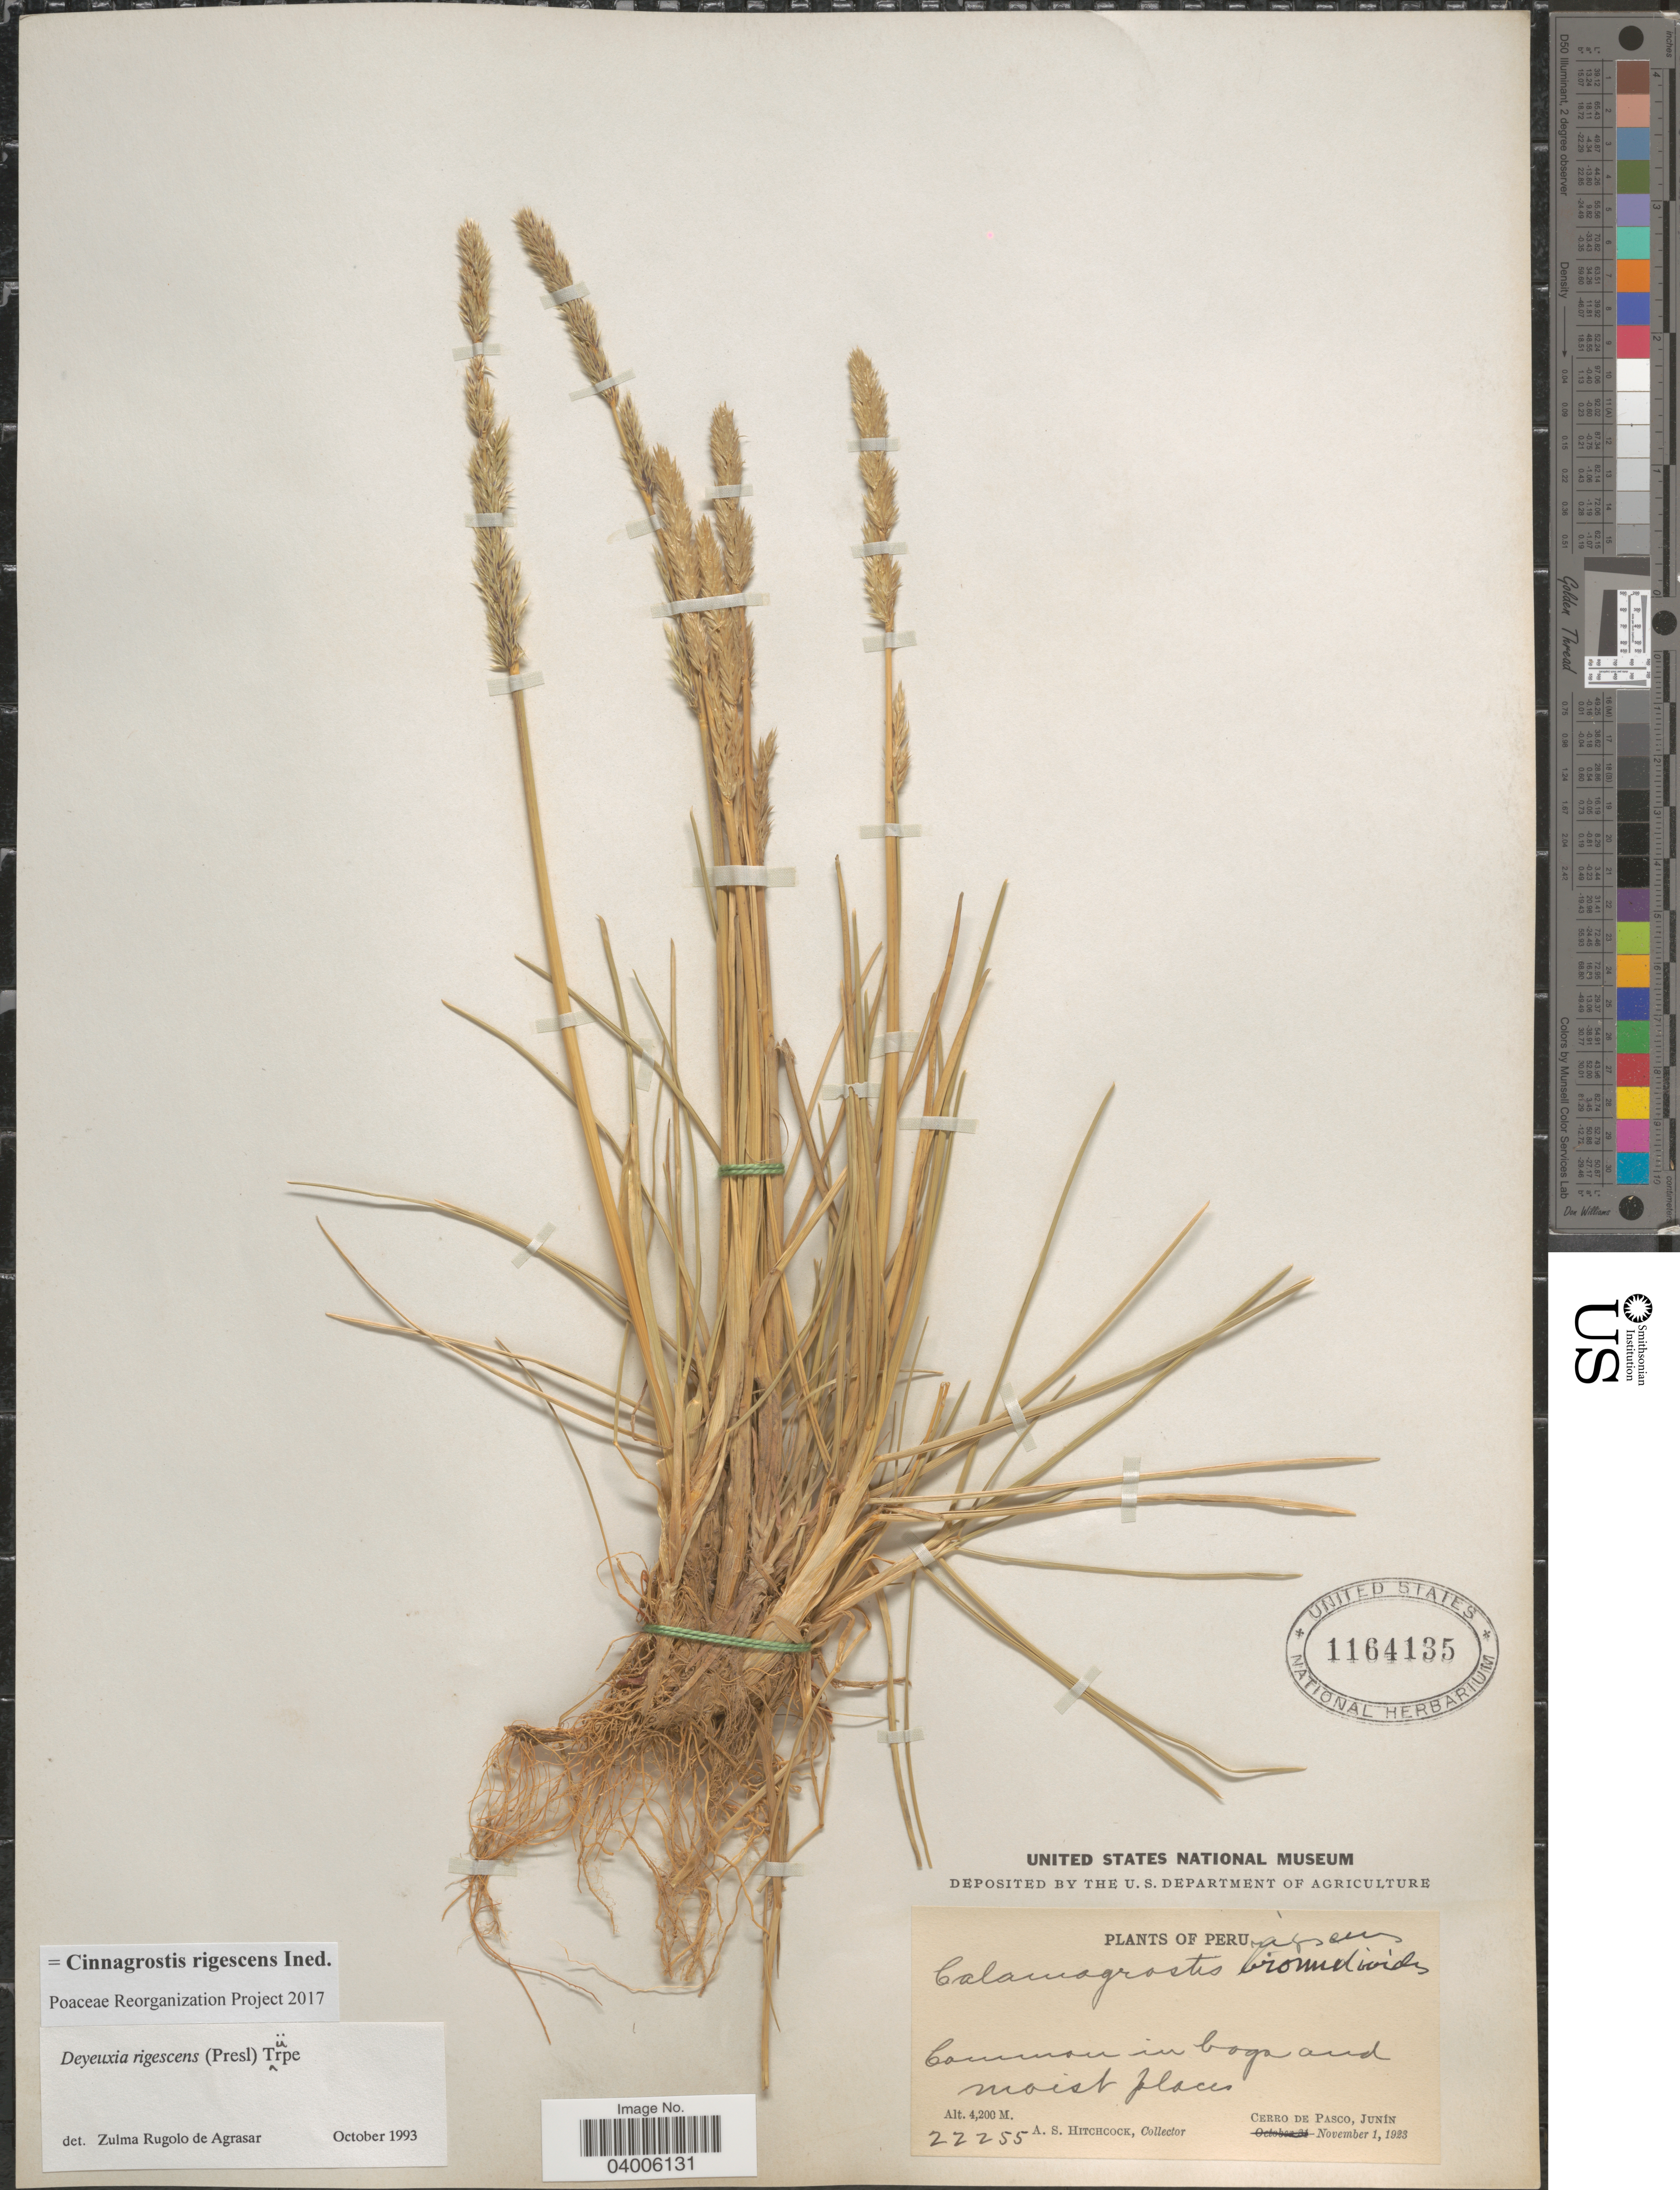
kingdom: Plantae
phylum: Tracheophyta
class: Liliopsida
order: Poales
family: Poaceae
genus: Cinnagrostis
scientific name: Cinnagrostis rigescens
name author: (J. Presl) P.M. Peterson et al.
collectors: A. S. Hitchcock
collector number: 22255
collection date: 1923-11-01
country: Peru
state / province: Junín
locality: Cerro de Pasco.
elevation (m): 4200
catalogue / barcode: US 1164135